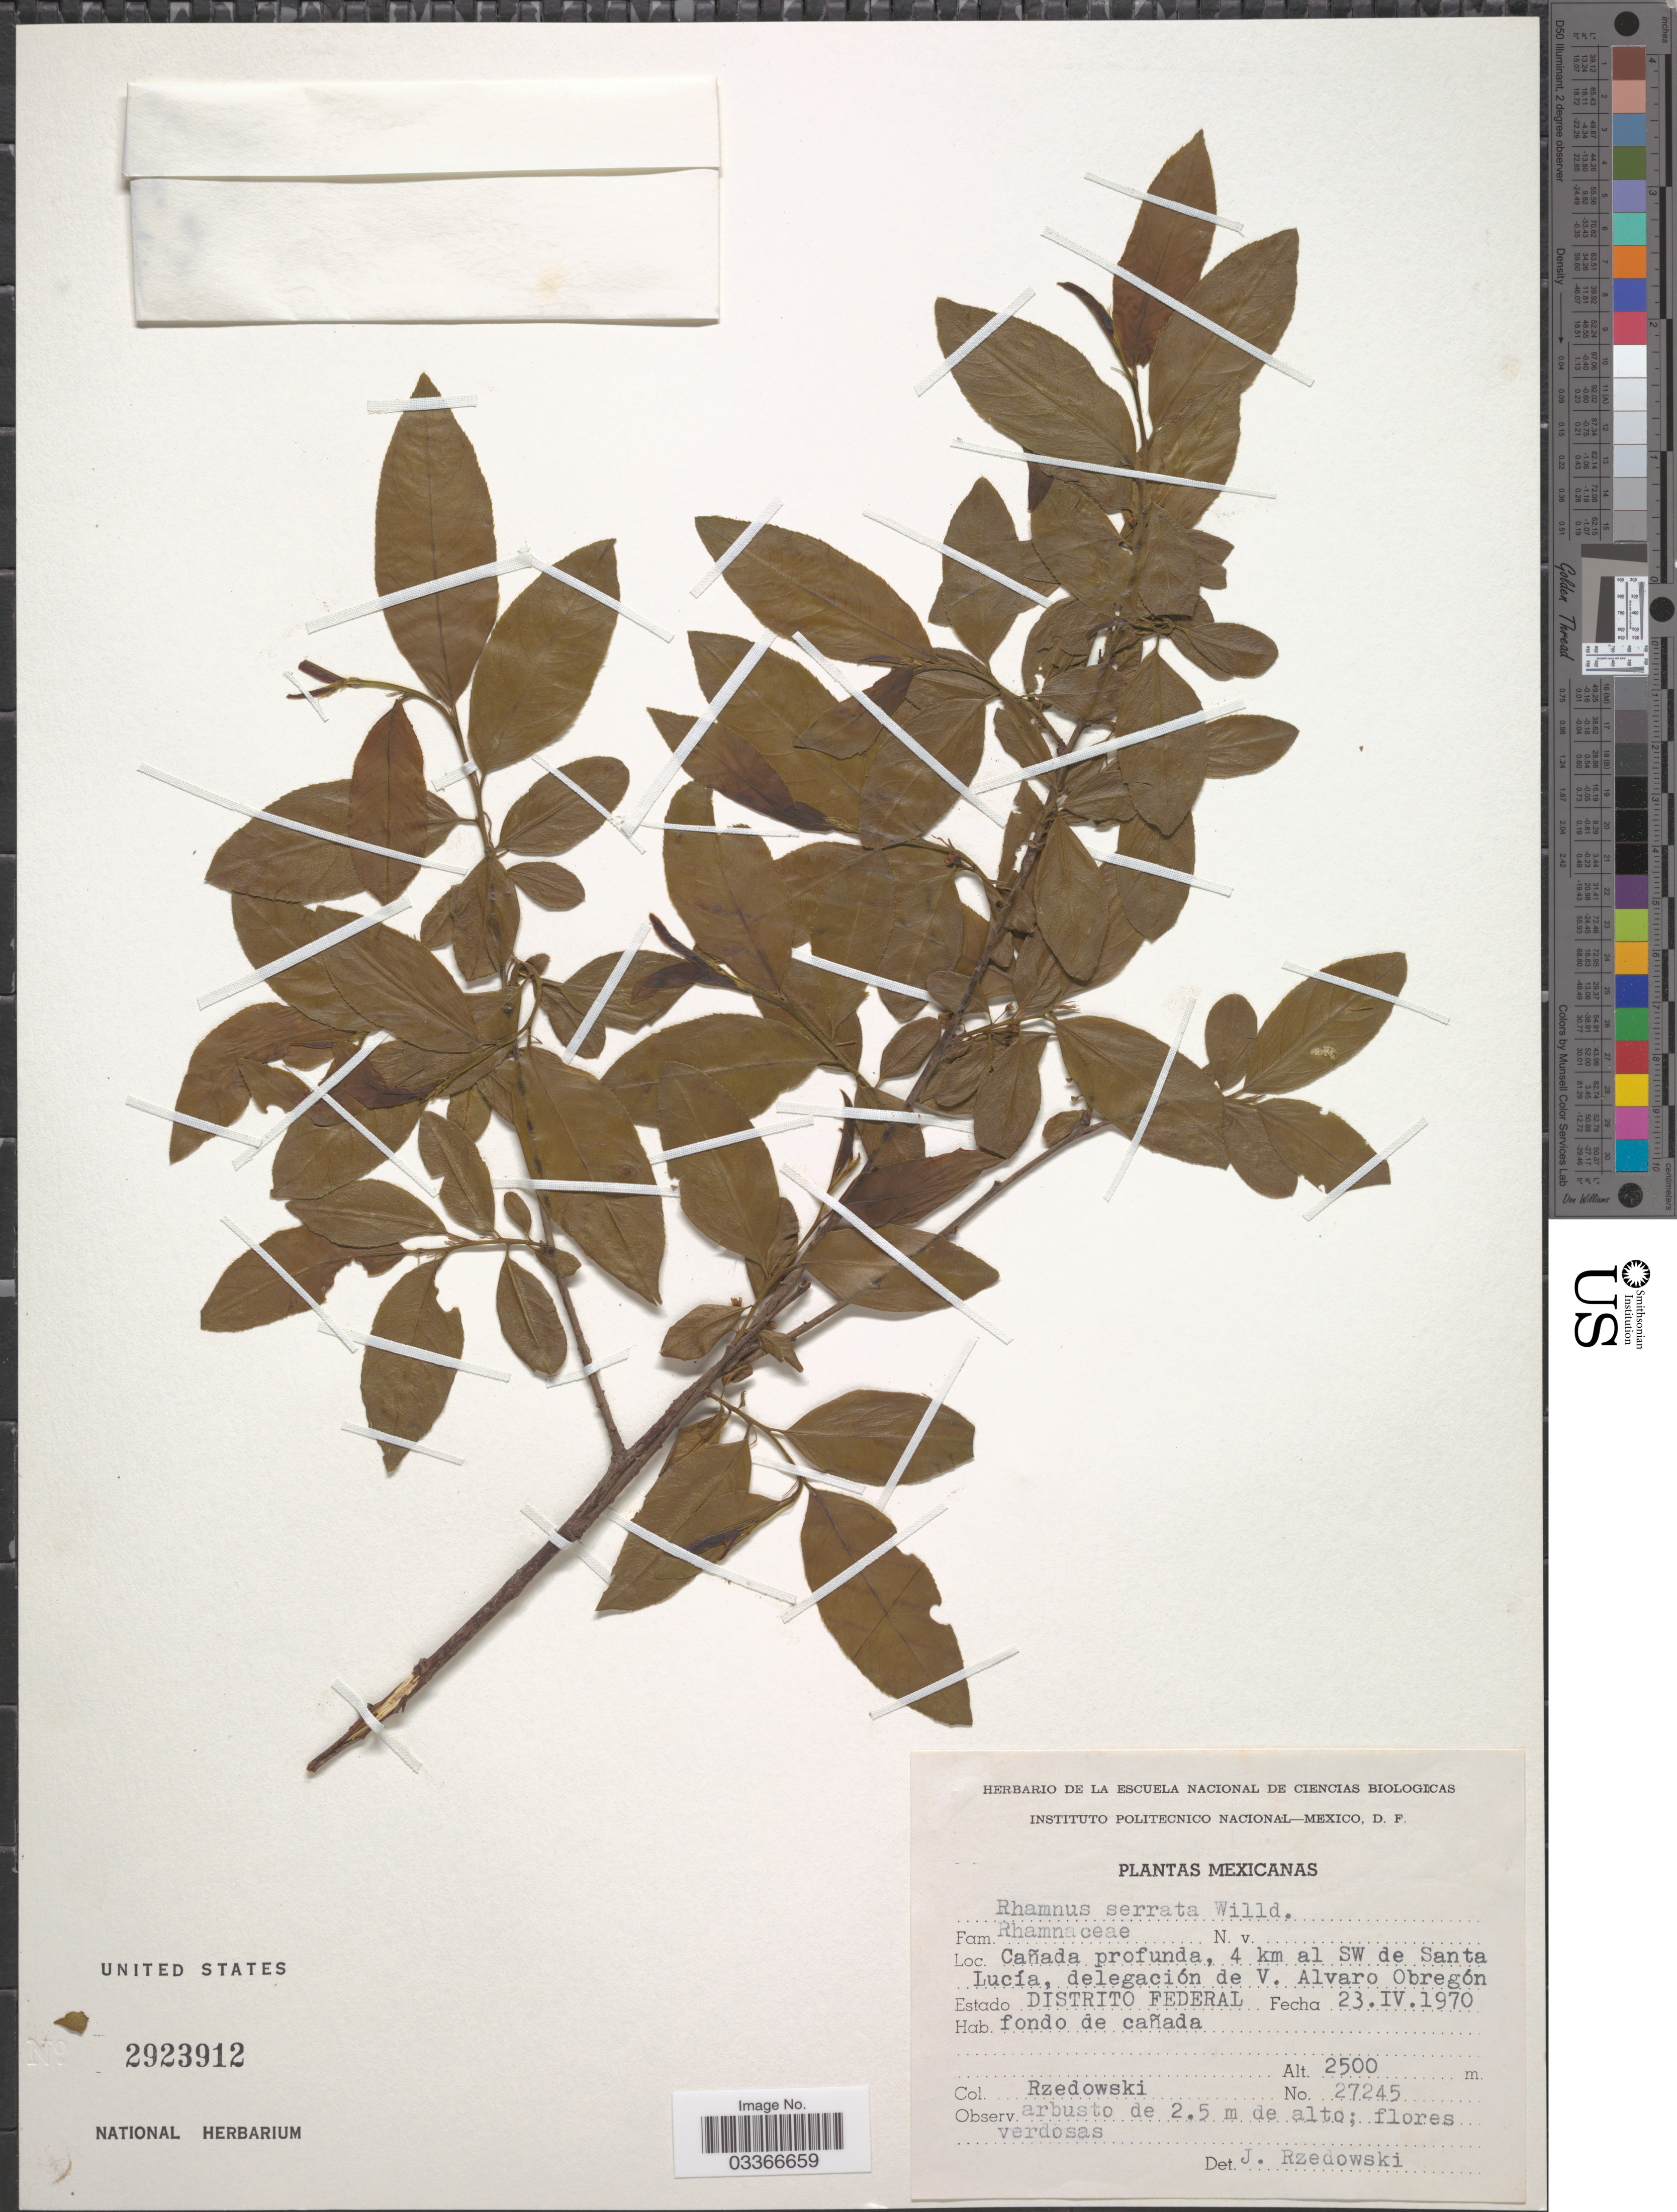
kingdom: Plantae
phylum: Tracheophyta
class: Magnoliopsida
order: Rosales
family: Rhamnaceae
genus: Rhamnus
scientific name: Rhamnus serrata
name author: Humb. & Bonpl. ex Willd.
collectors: Rzedowski, --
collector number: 27245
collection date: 1970-04-23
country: Mexico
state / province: Distrito Federal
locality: Cañada profunda, 4 km al SW de Santa Lucía, delegación de V. Alvaro Obregón.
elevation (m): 2500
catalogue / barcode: US 2923912